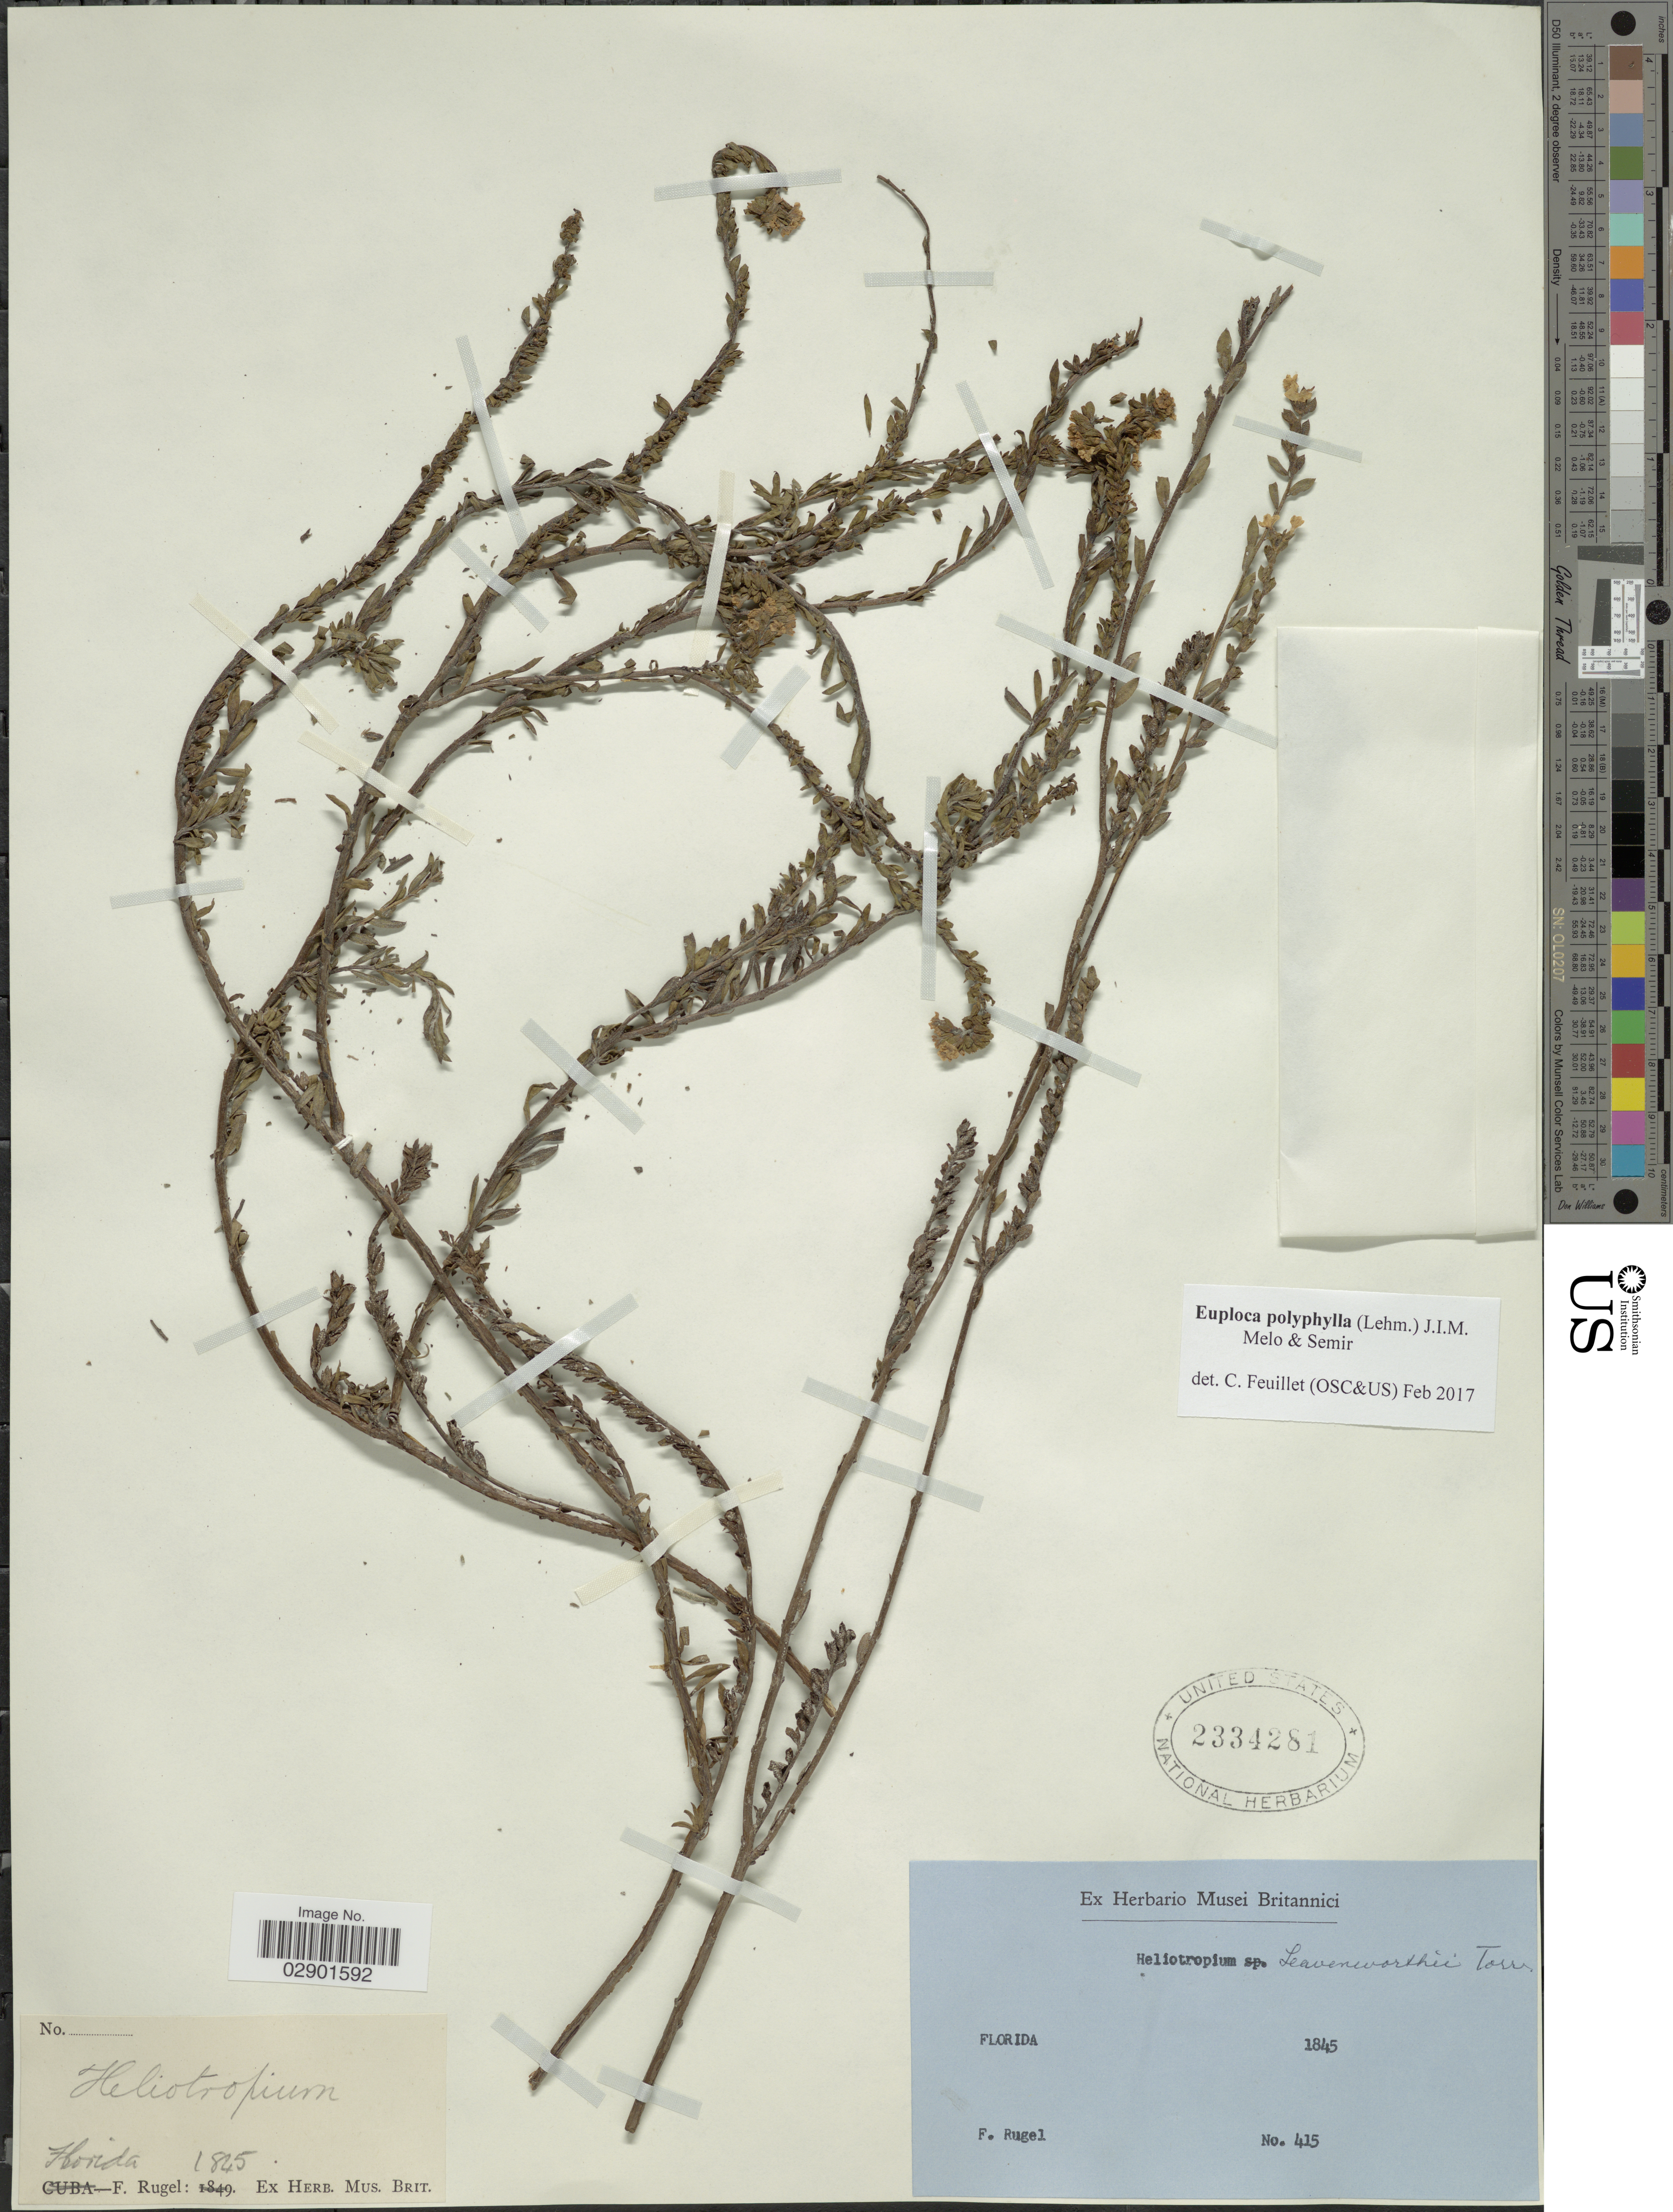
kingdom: Plantae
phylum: Tracheophyta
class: Magnoliopsida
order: Boraginales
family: Heliotropiaceae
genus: Euploca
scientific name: Euploca polyphylla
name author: (Lehm.) J.I.M. Melo & Semir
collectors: F. Rugel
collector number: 415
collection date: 1845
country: United States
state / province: Florida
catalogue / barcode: US 2334281